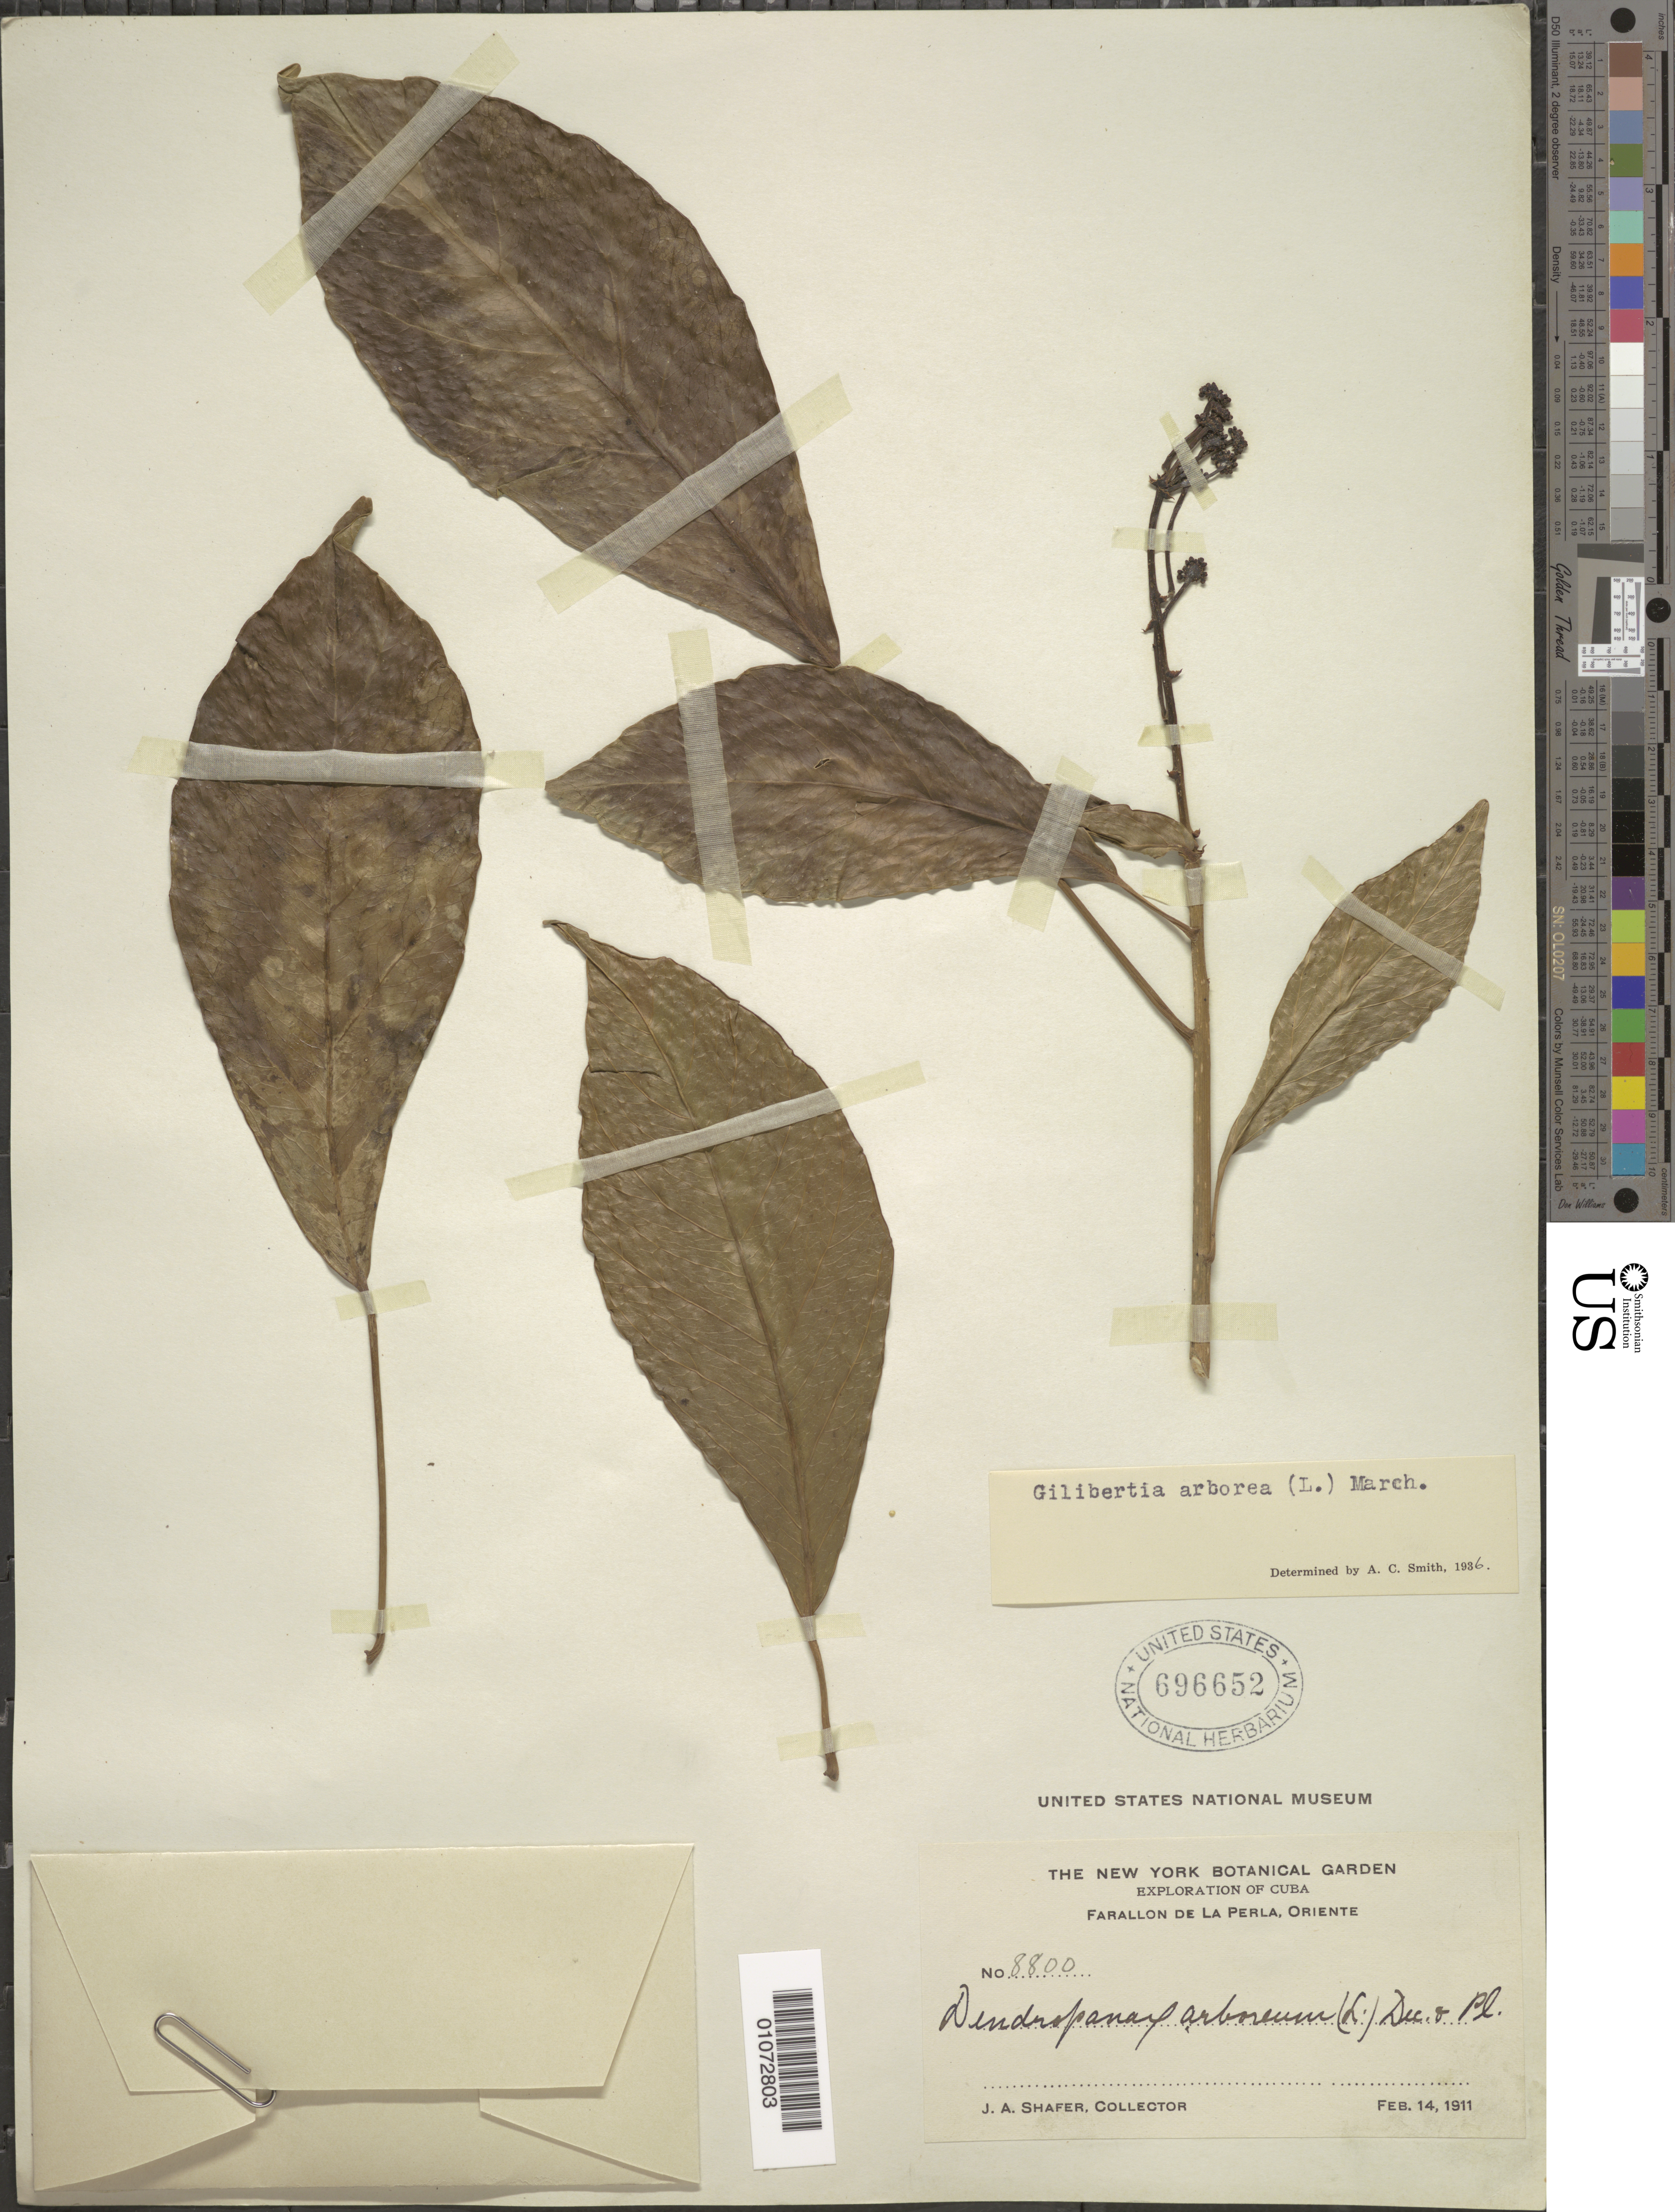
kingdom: Plantae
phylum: Tracheophyta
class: Magnoliopsida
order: Apiales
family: Araliaceae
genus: Dendropanax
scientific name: Dendropanax arboreus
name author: (L.) Decne. & Planch.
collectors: J. A. Shafer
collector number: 8800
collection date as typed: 14 Feb 1911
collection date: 1911-02-14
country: Cuba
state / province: Oriente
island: Cuba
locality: Farallon de la Perla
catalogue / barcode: US 696652